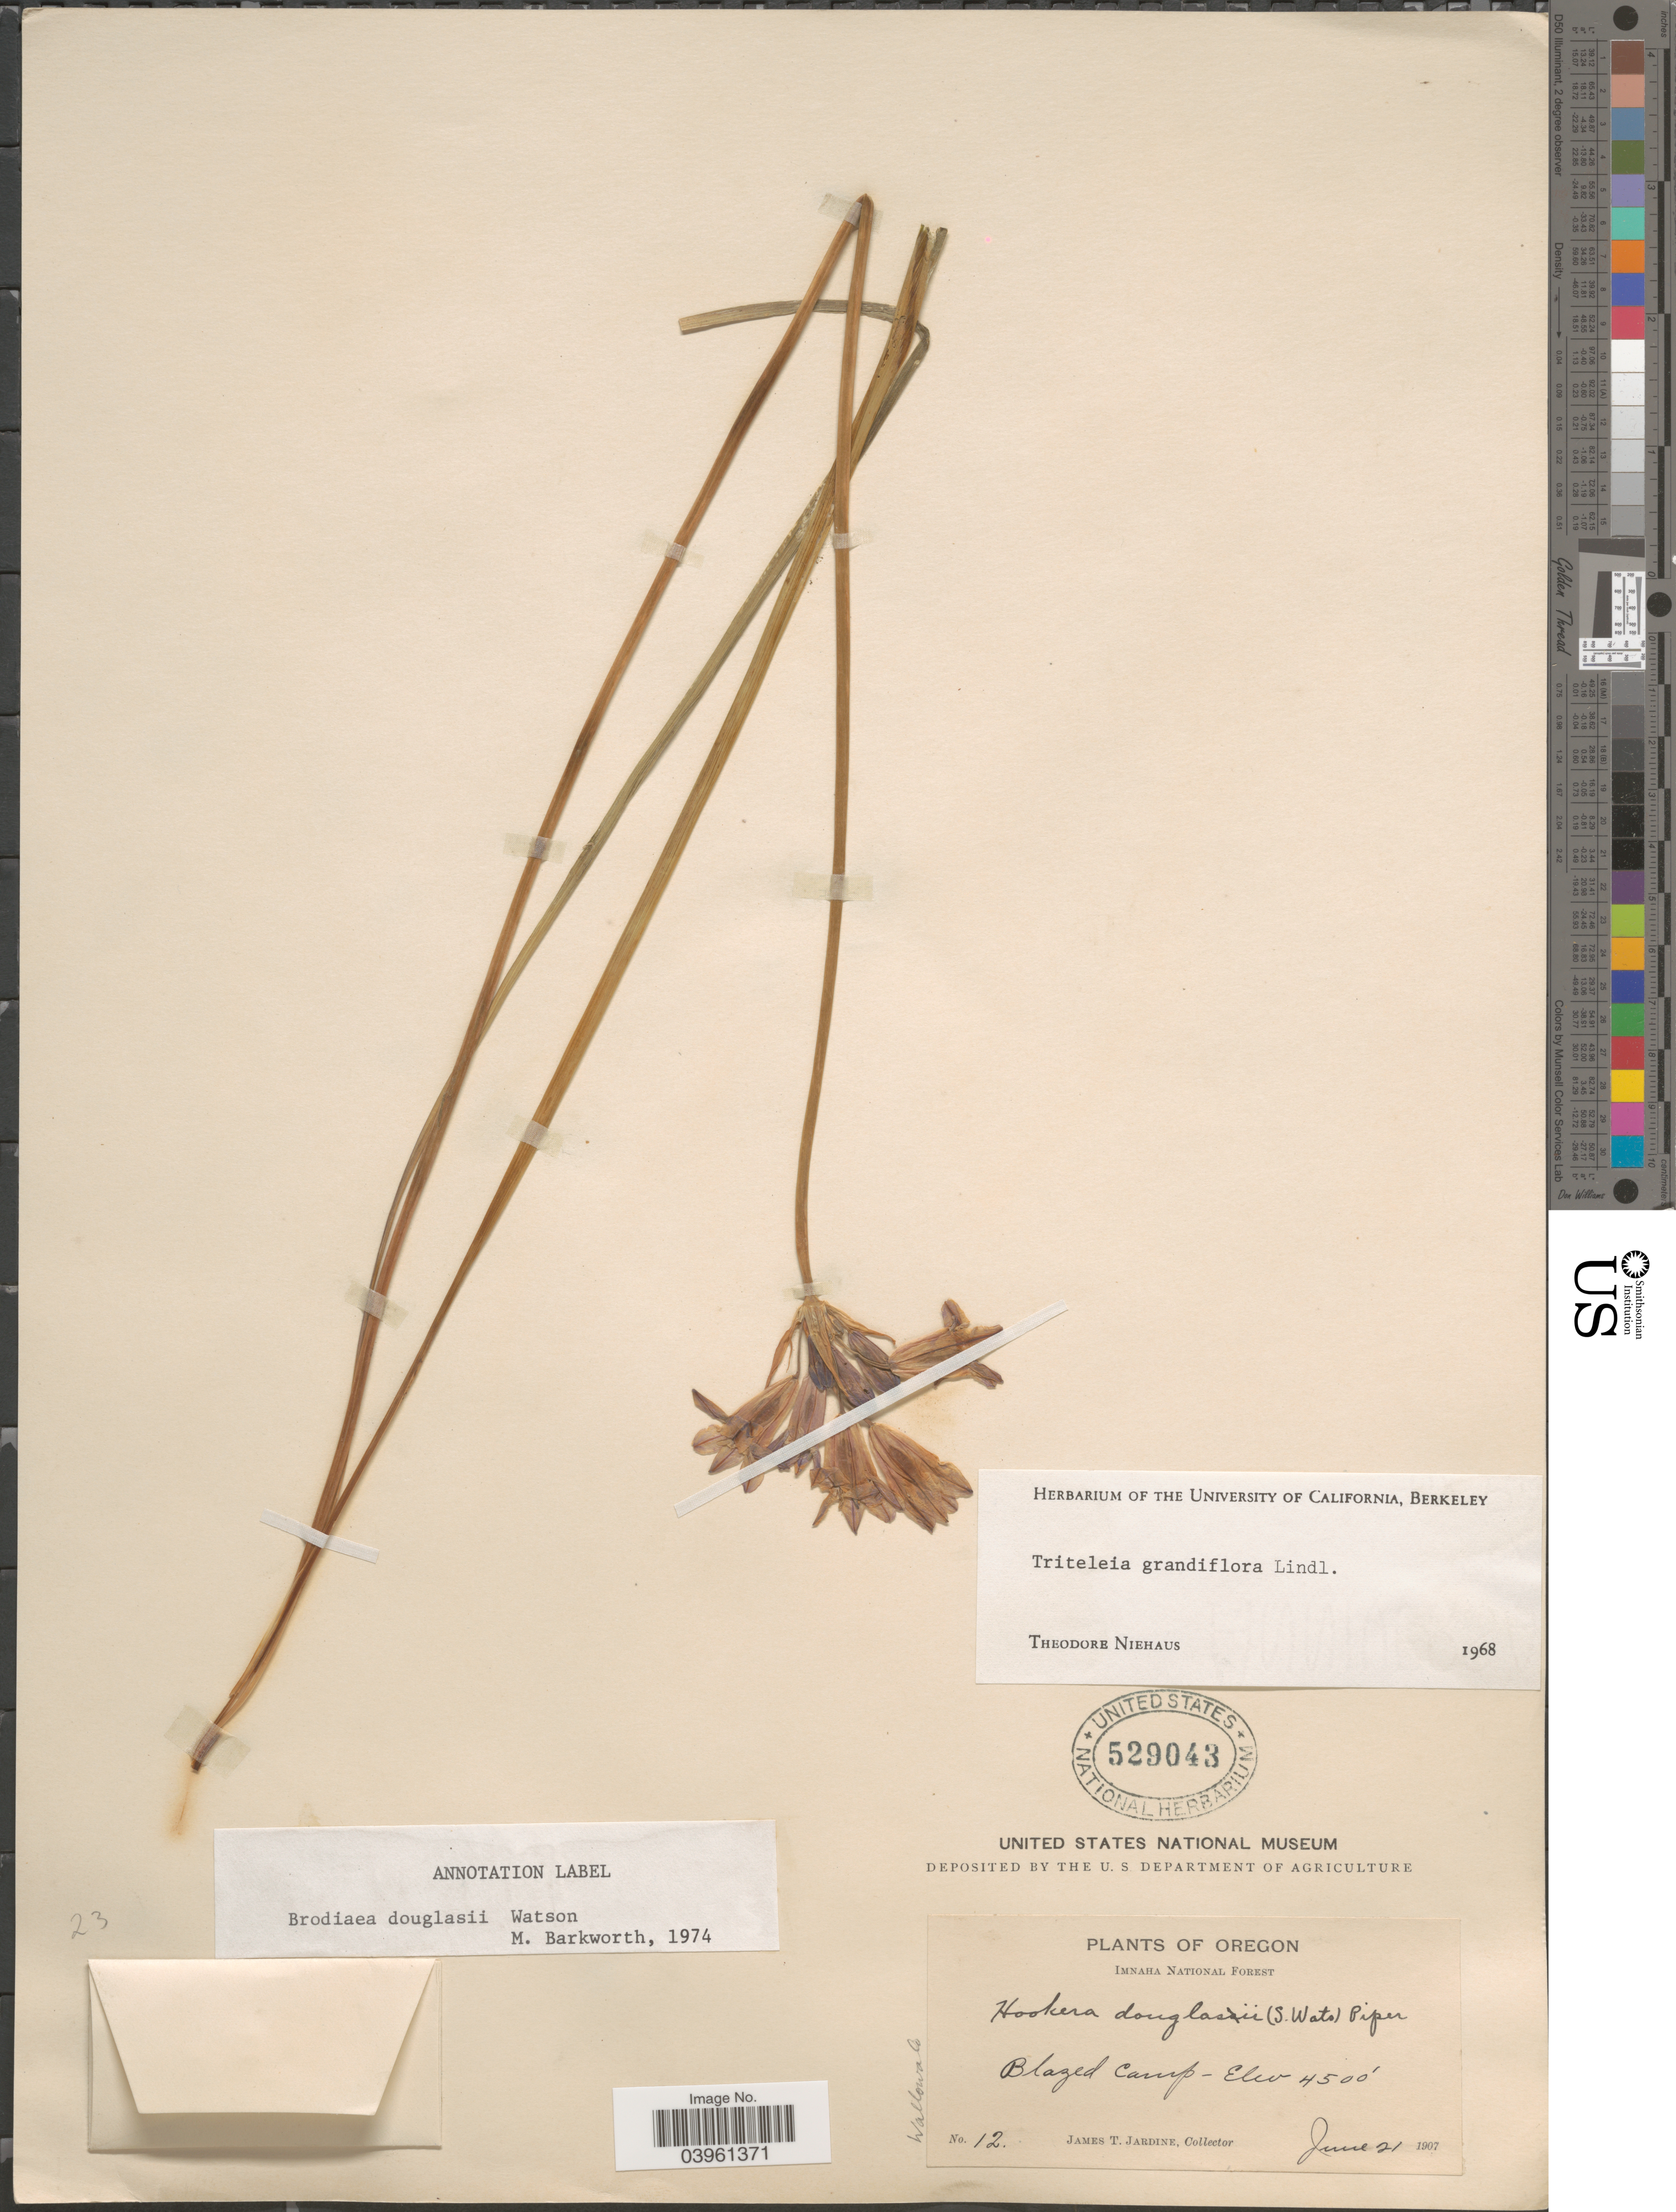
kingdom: Plantae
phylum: Tracheophyta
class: Liliopsida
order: Asparagales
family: Asparagaceae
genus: Triteleia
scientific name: Triteleia grandiflora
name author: Lindl.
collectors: J. T. Jardine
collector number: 12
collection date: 1907-06-21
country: United States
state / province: Oregon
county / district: Wallowa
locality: Imnaha National Forest. Blazed Camp. Wallowa Co.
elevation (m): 1372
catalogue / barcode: US 529043